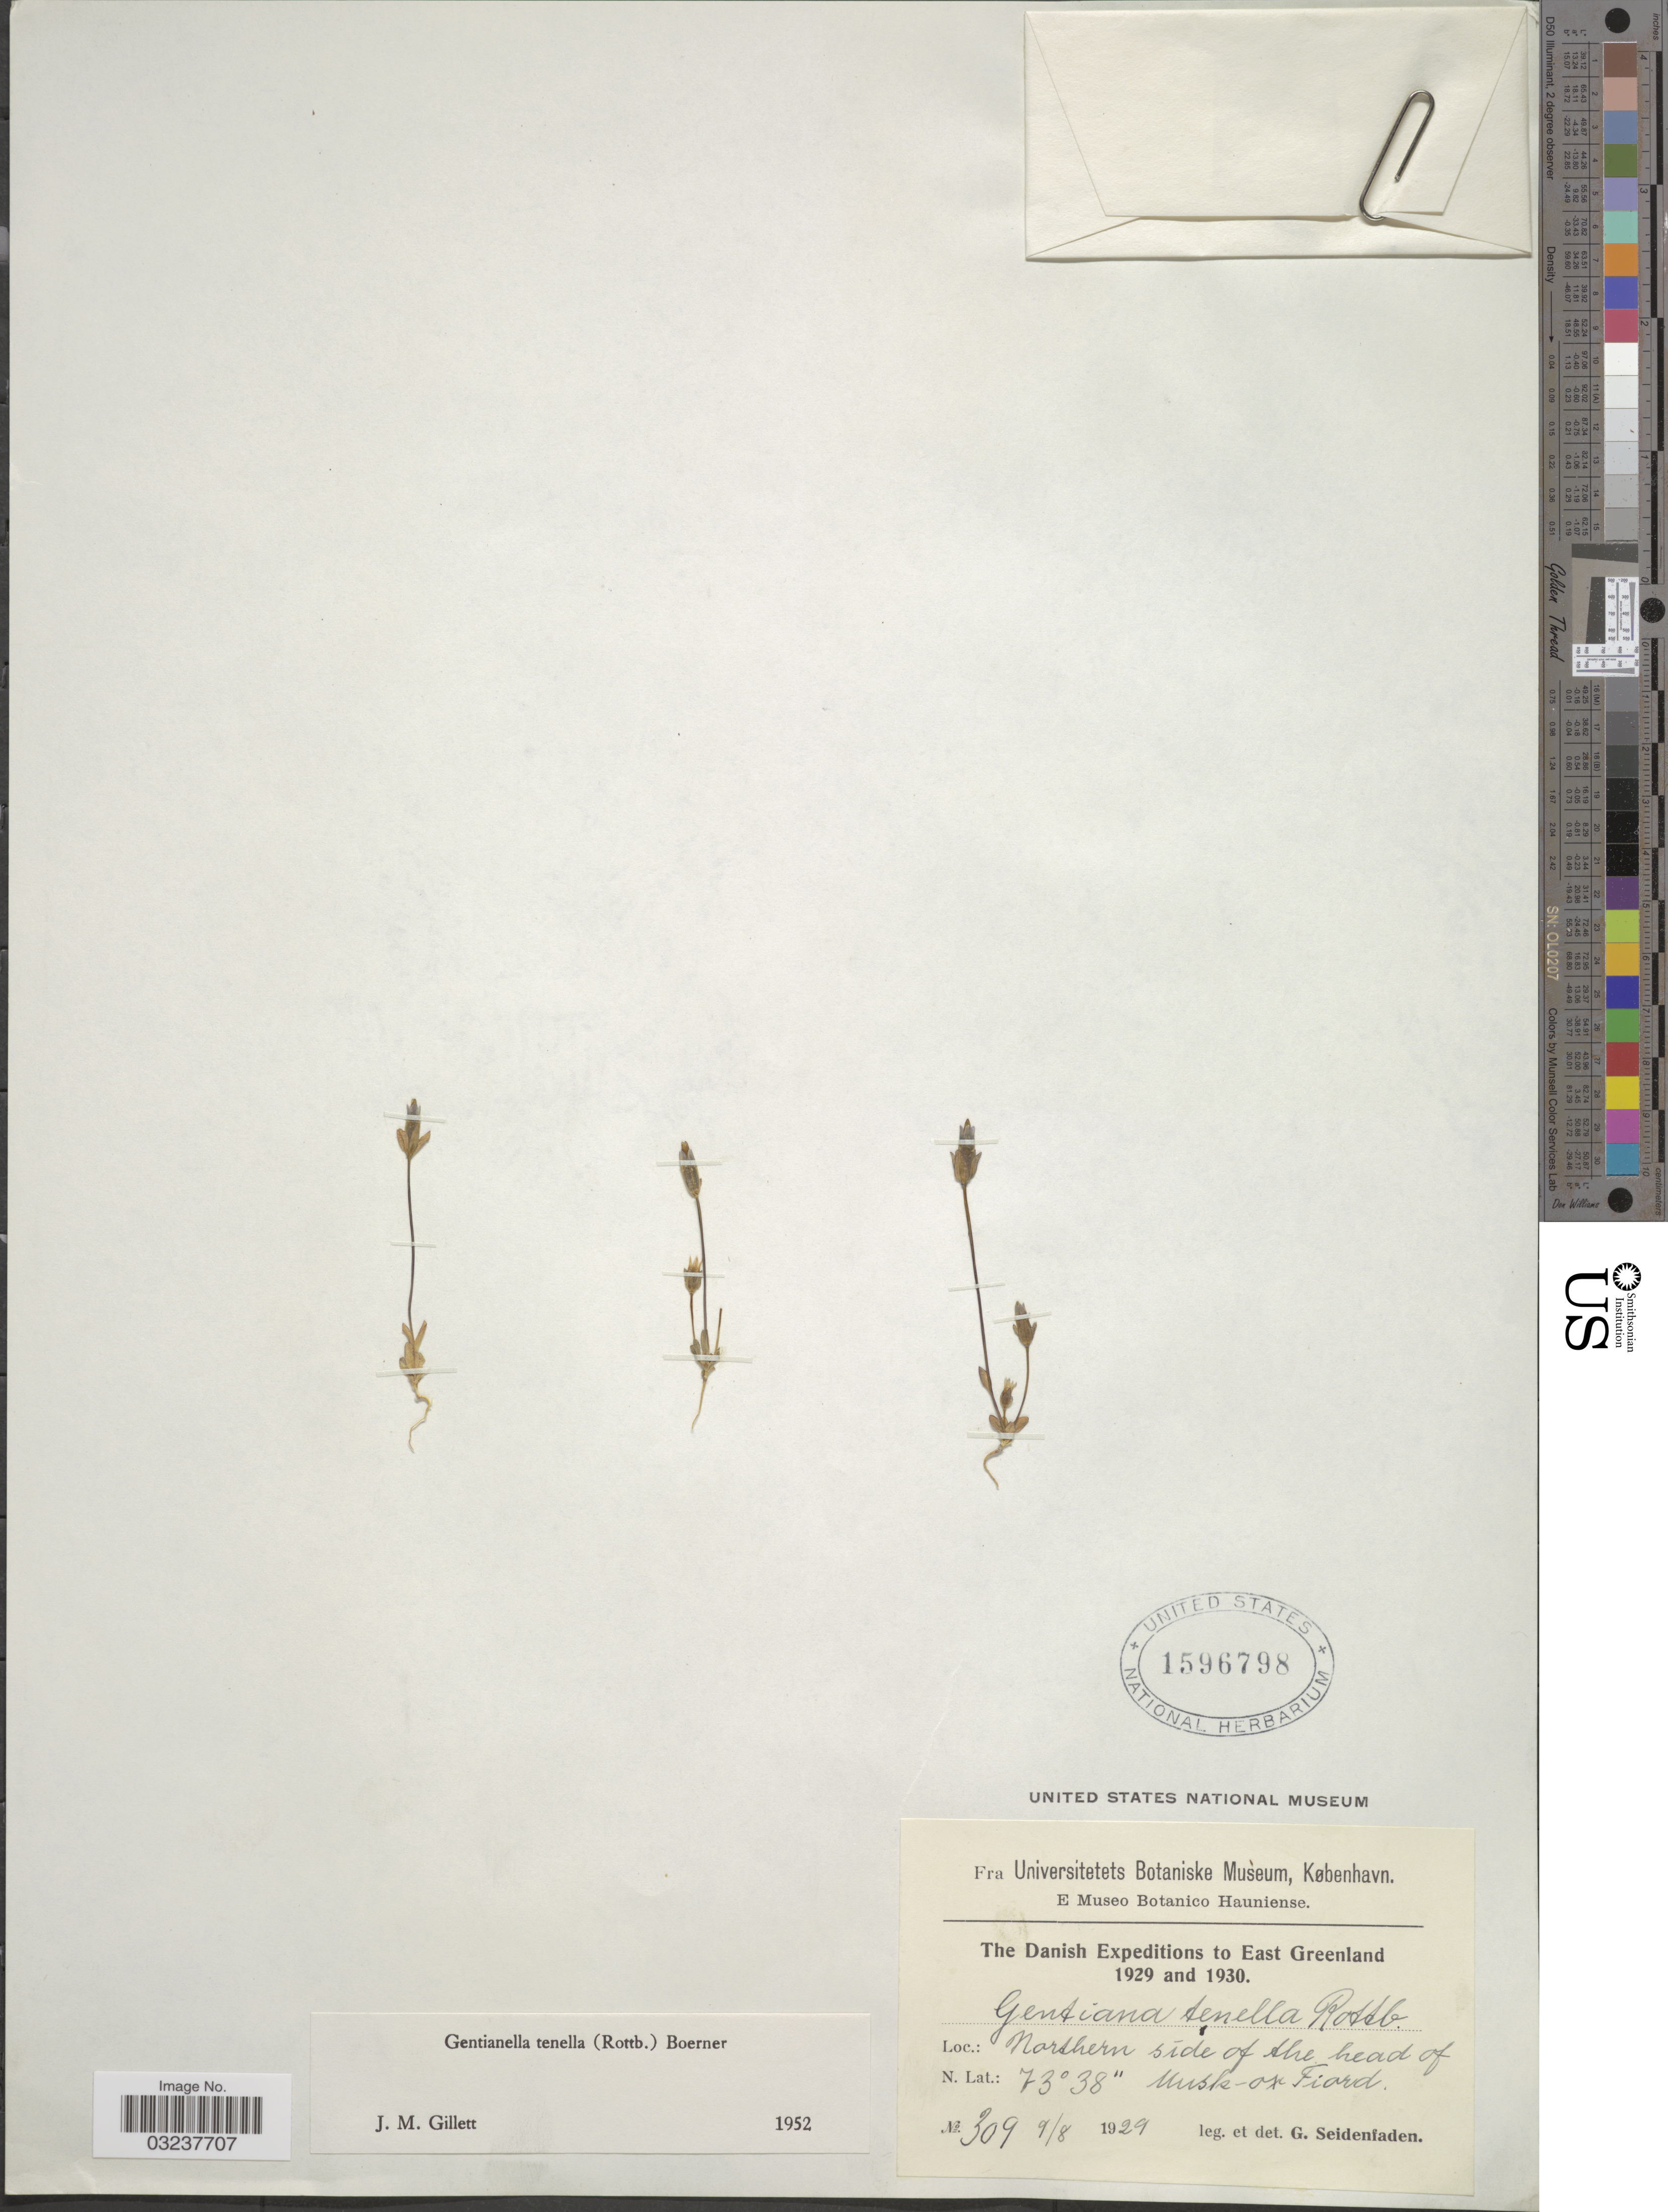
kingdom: Plantae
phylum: Tracheophyta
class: Magnoliopsida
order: Gentianales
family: Gentianaceae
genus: Gentianella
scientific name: Gentianella tenella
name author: (Rottb.) Börner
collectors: G. Seidenfaden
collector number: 309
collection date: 1929-09-08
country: Greenland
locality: East Greenland, Northern side of the head of Musk-ox Fiord.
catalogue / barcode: US 1596798